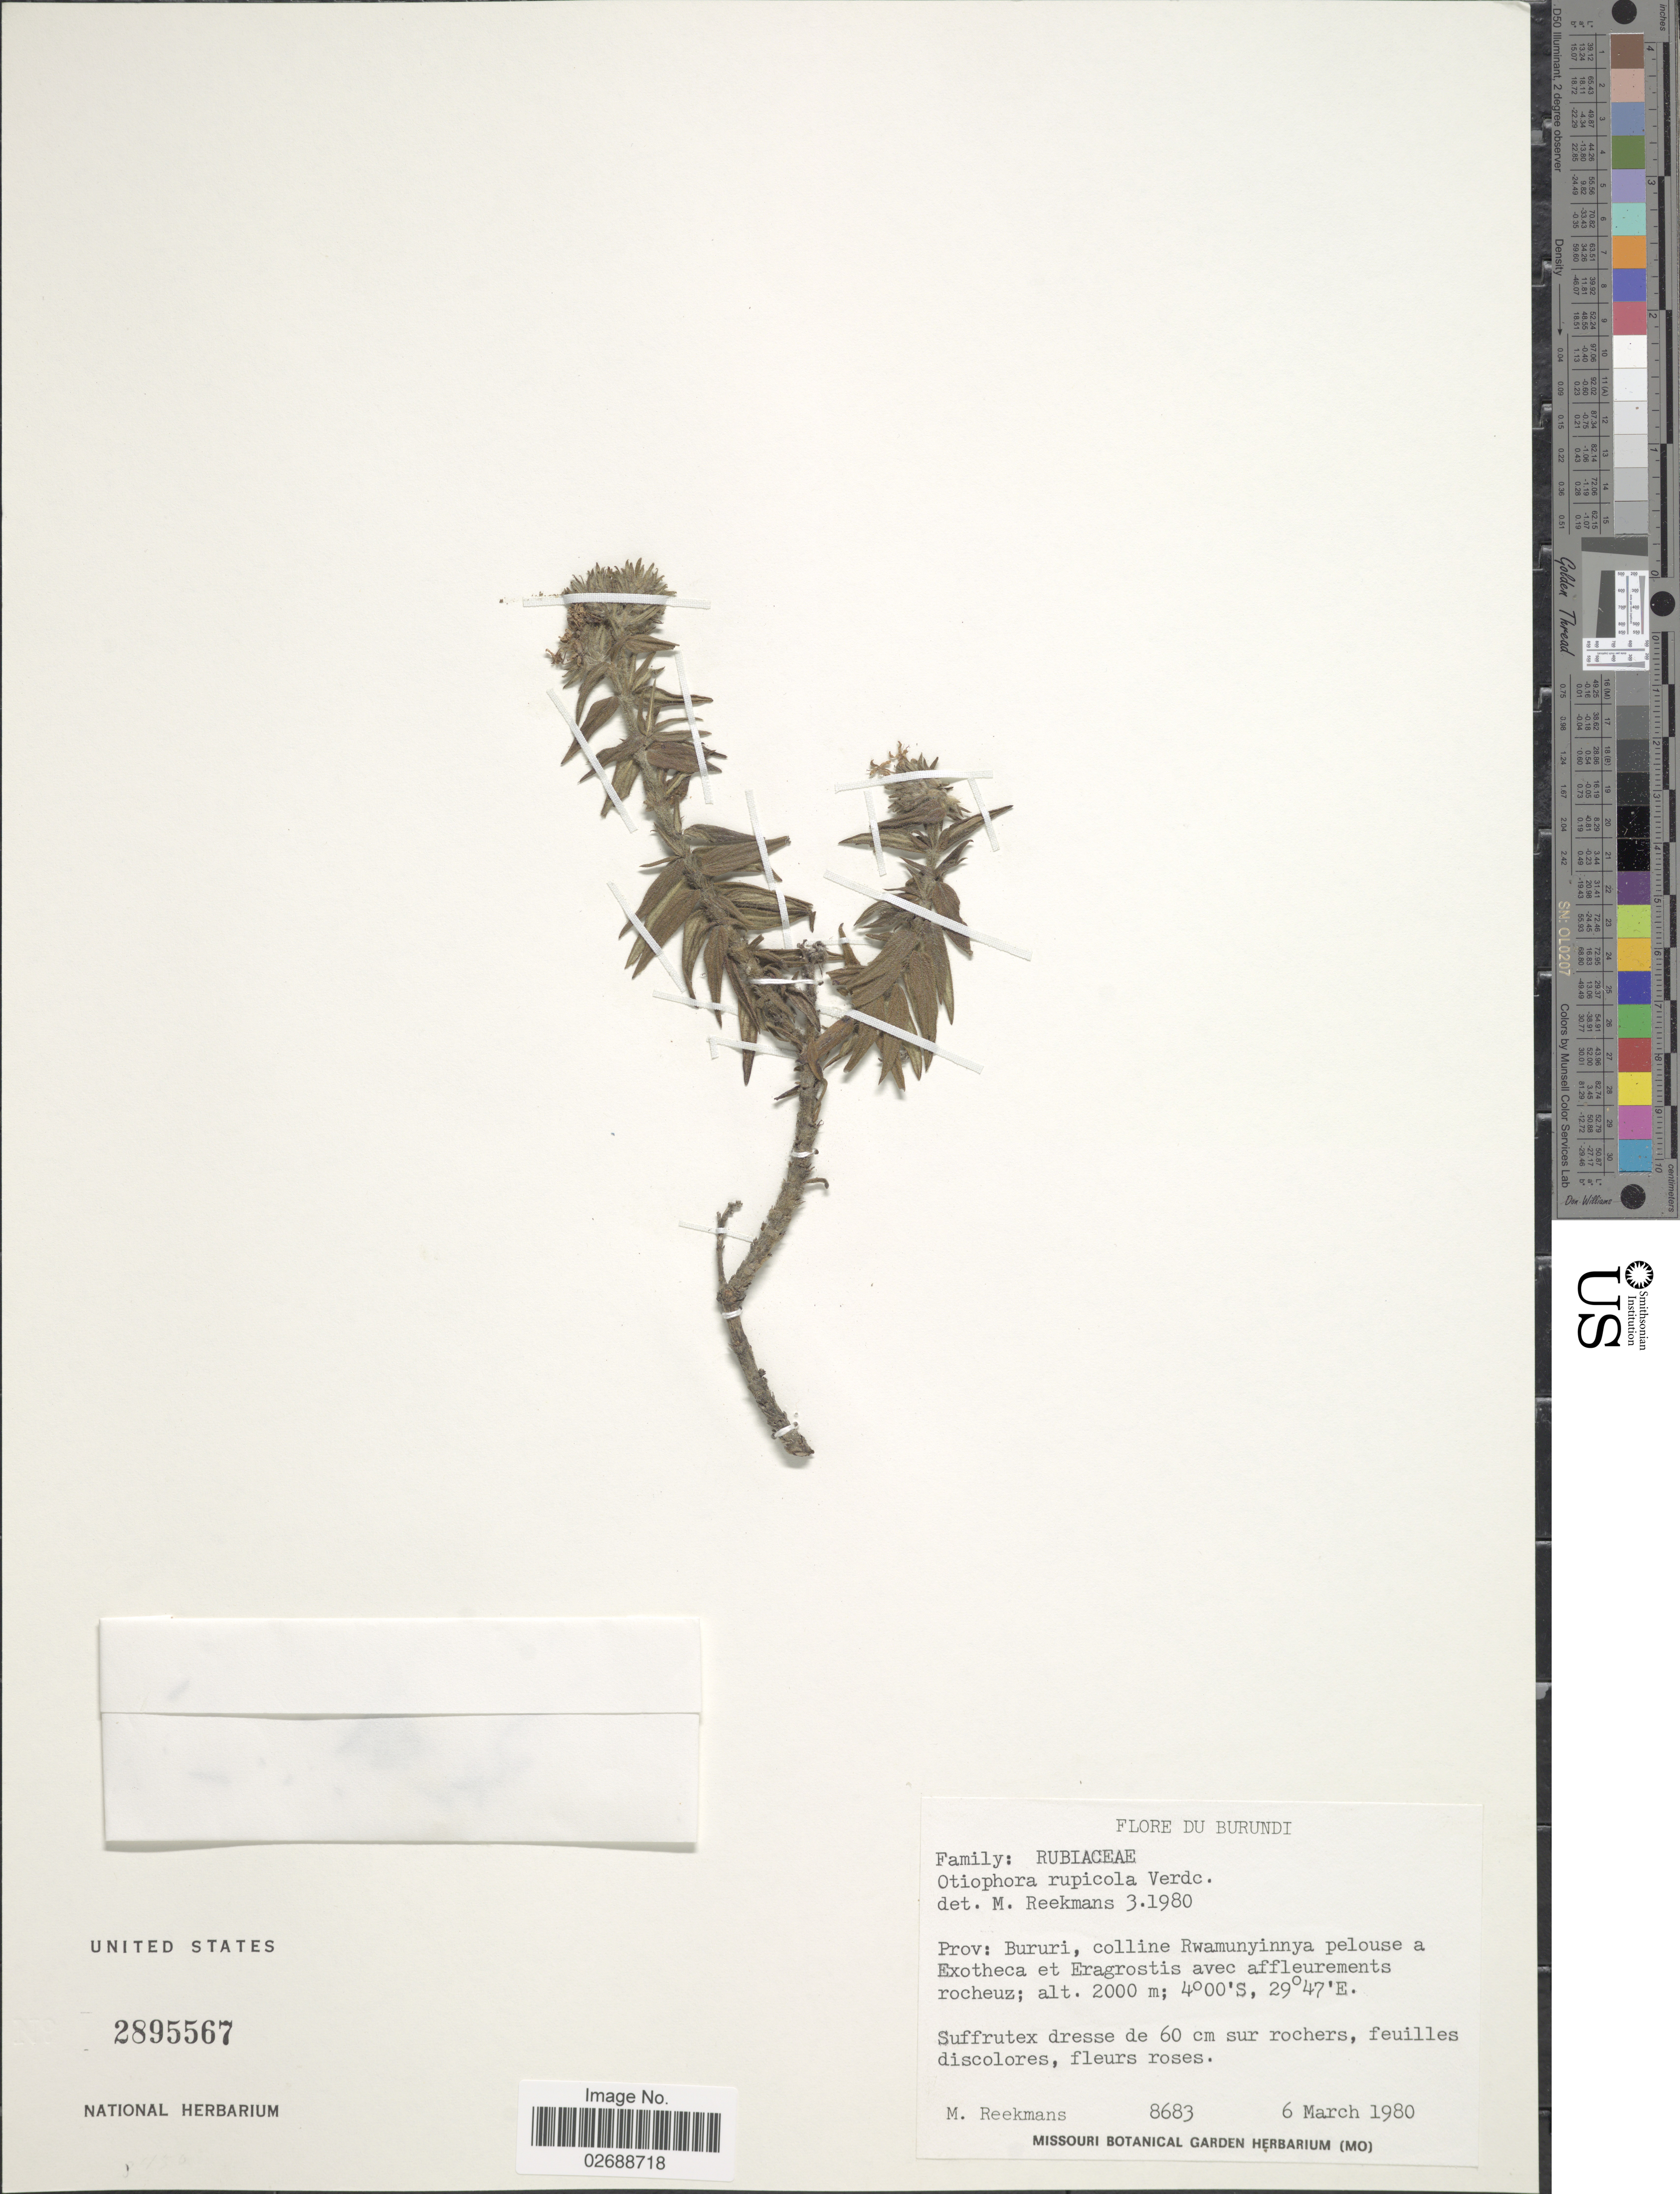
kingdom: Plantae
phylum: Tracheophyta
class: Magnoliopsida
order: Gentianales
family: Rubiaceae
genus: Otiophora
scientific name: Otiophora rupicola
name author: Verdc.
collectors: M. Reekmans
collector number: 8683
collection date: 1980-03-06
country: Burundi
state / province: Bururi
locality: Colline Rwamunyinnya pelouse a Exotheca et Eragrostis ave affleurements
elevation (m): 2000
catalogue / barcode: US 2895567